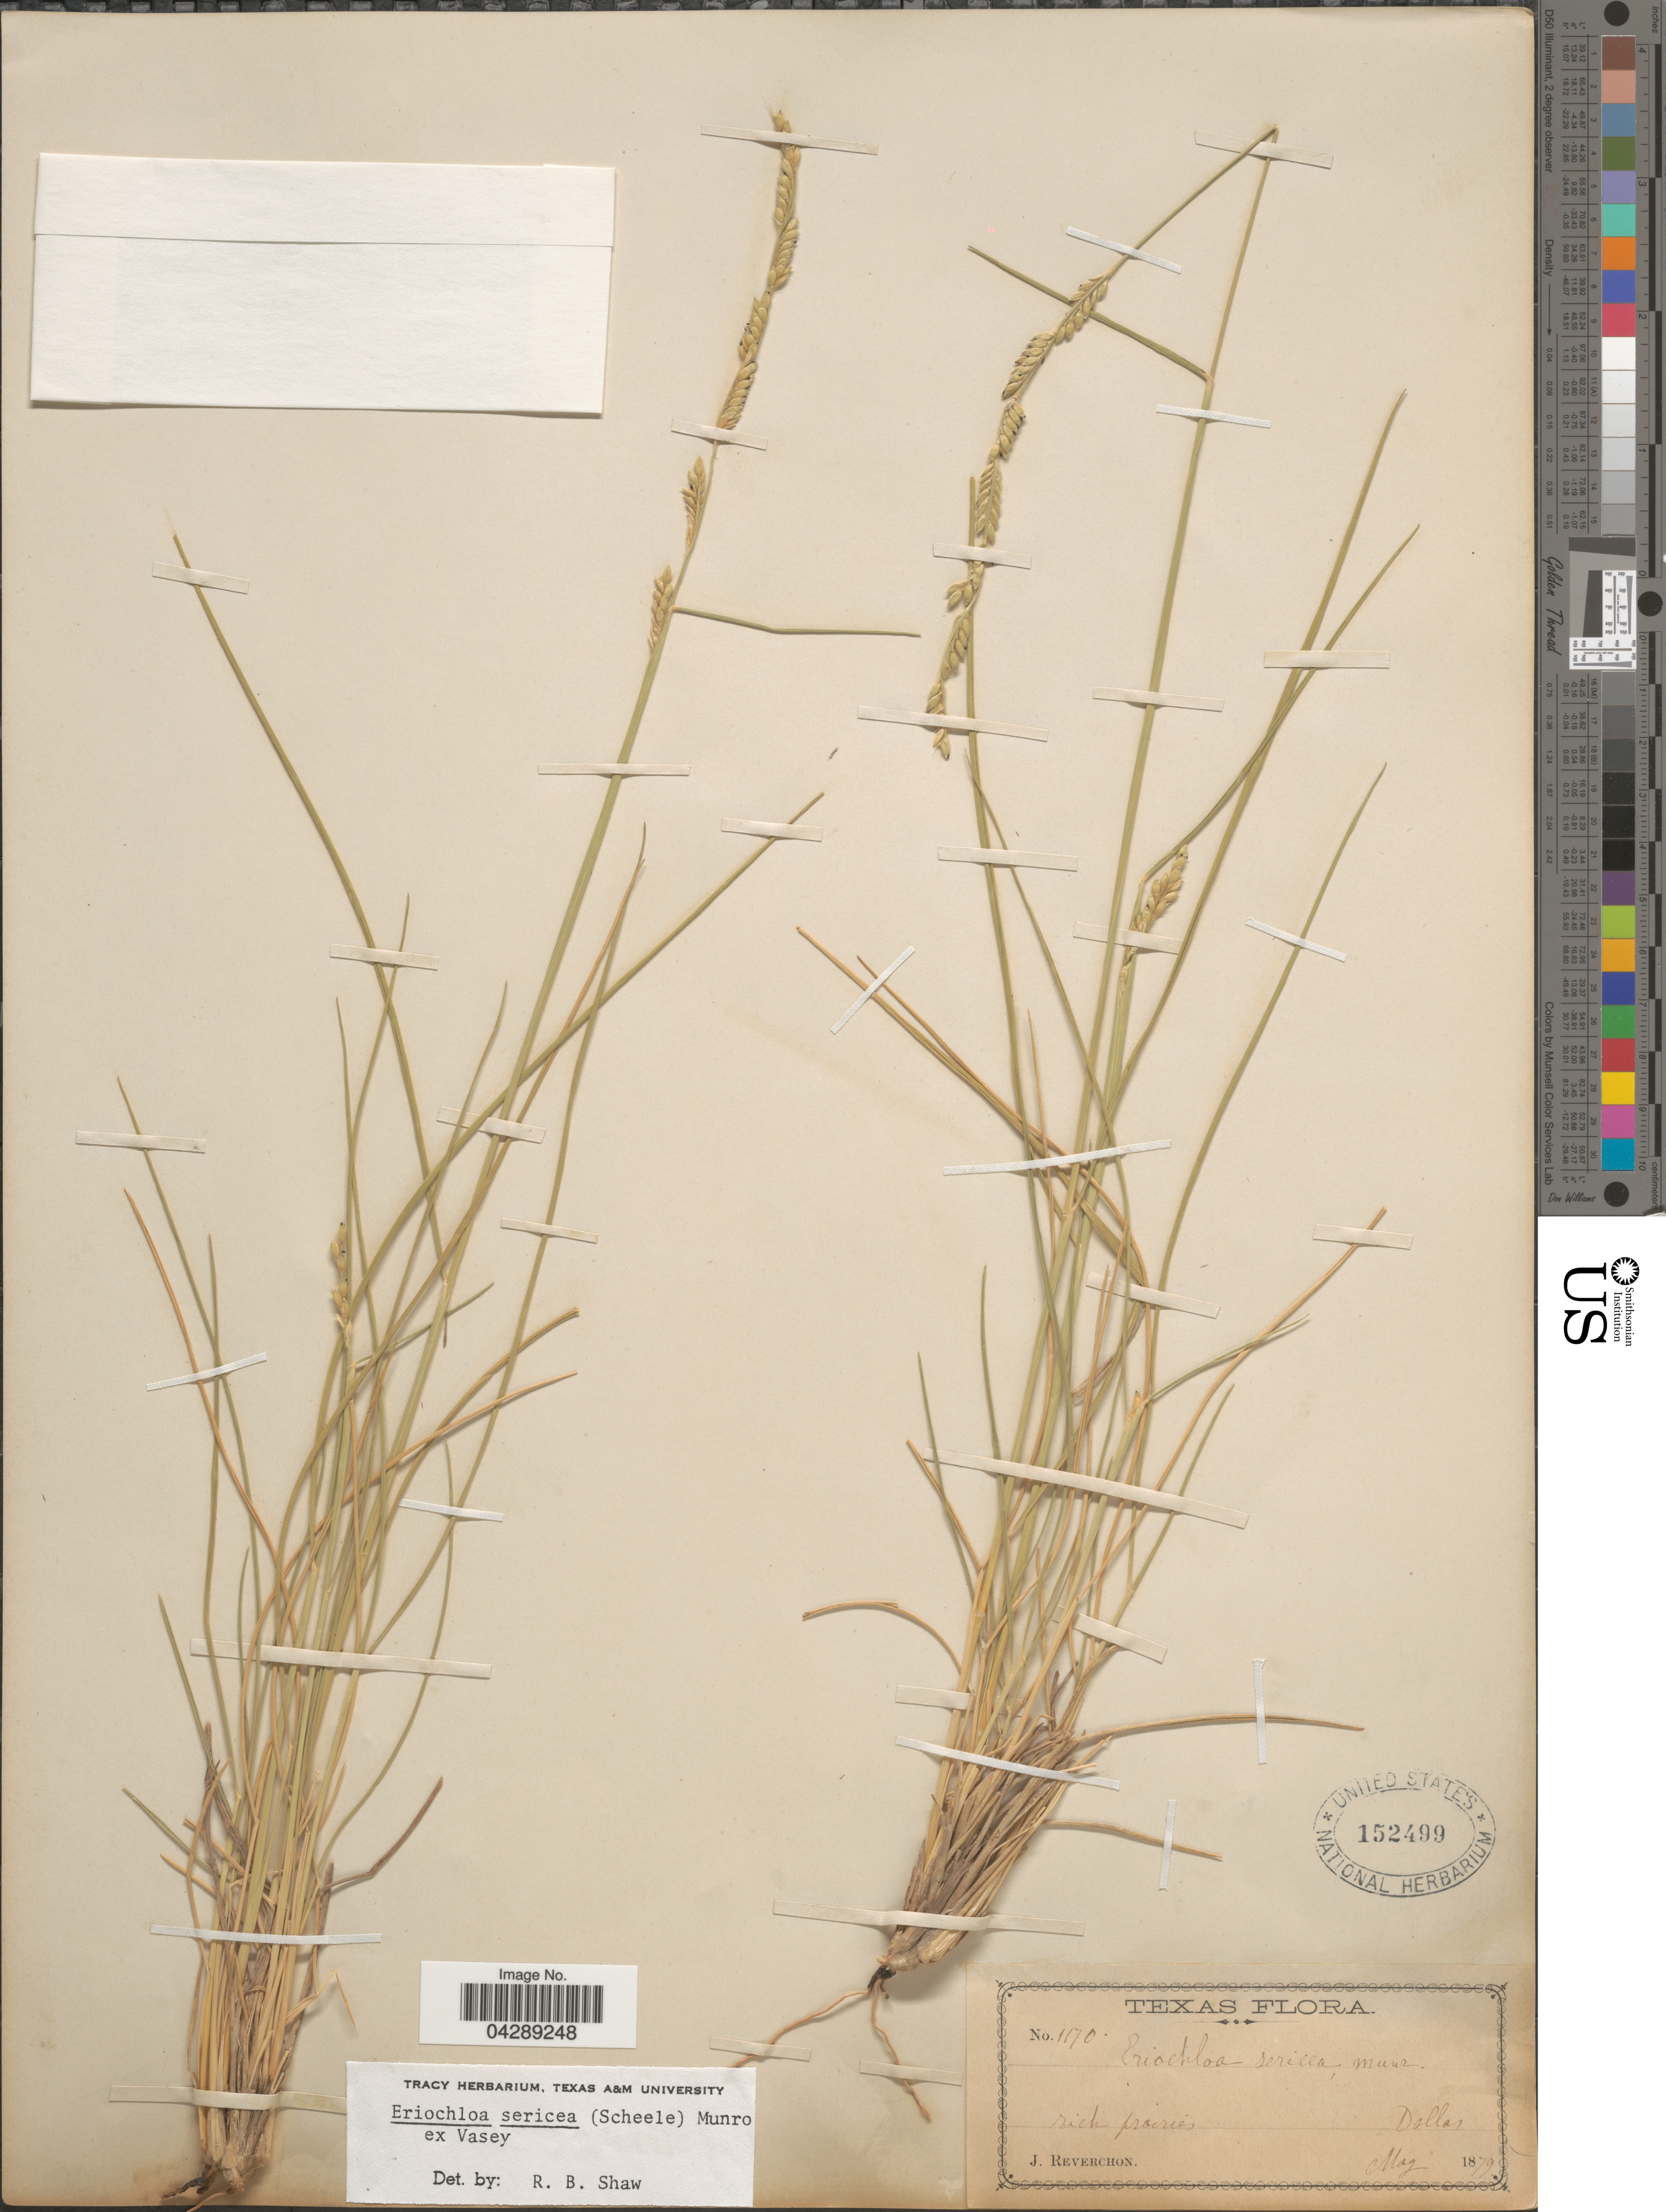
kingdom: Plantae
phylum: Tracheophyta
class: Liliopsida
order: Poales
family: Poaceae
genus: Eriochloa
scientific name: Eriochloa sericea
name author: (Scheele) Munro ex Vasey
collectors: J. Reverchon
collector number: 1170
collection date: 1879-05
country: United States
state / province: Texas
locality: Dallas.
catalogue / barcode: US 152499